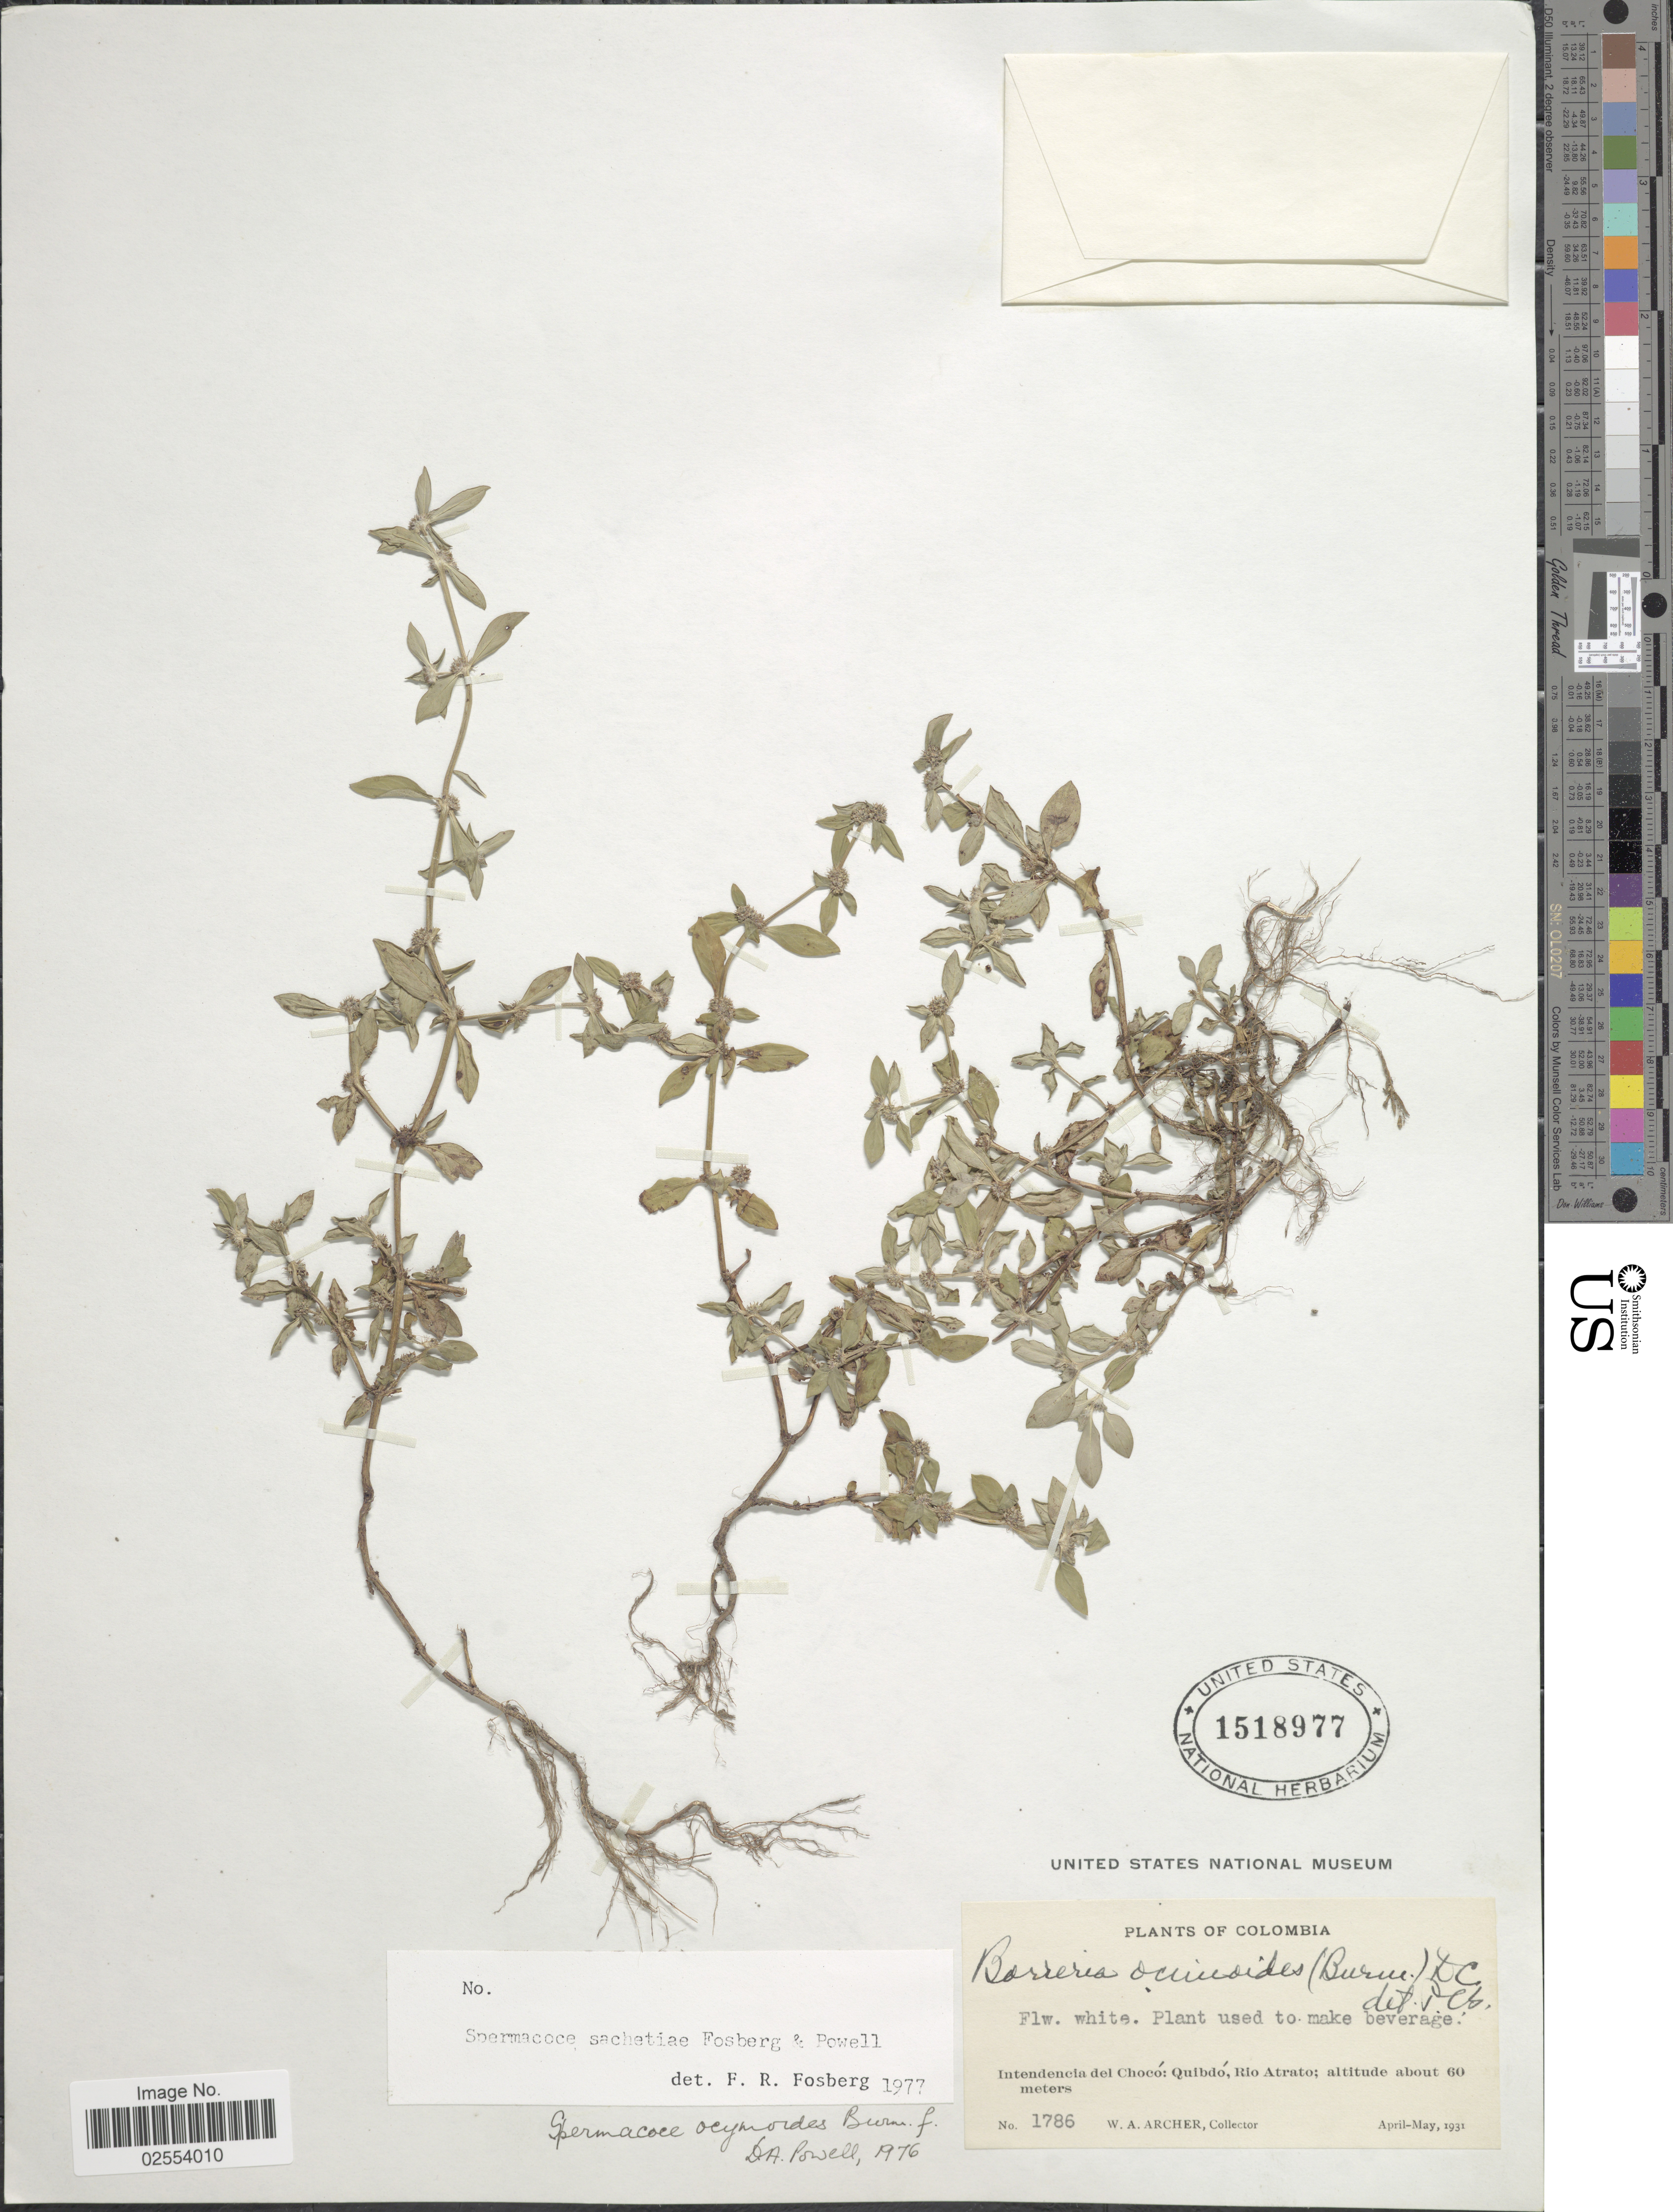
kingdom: Plantae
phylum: Tracheophyta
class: Magnoliopsida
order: Gentianales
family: Rubiaceae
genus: Spermacoce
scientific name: Spermacoce mauritiana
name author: Gideon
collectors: W. A. Archer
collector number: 1786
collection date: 1931-04/1931-05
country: Colombia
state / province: Chocó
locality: Intendencia del Choco: Quibdo, Rio Atrato.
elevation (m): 60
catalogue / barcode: US 1518977